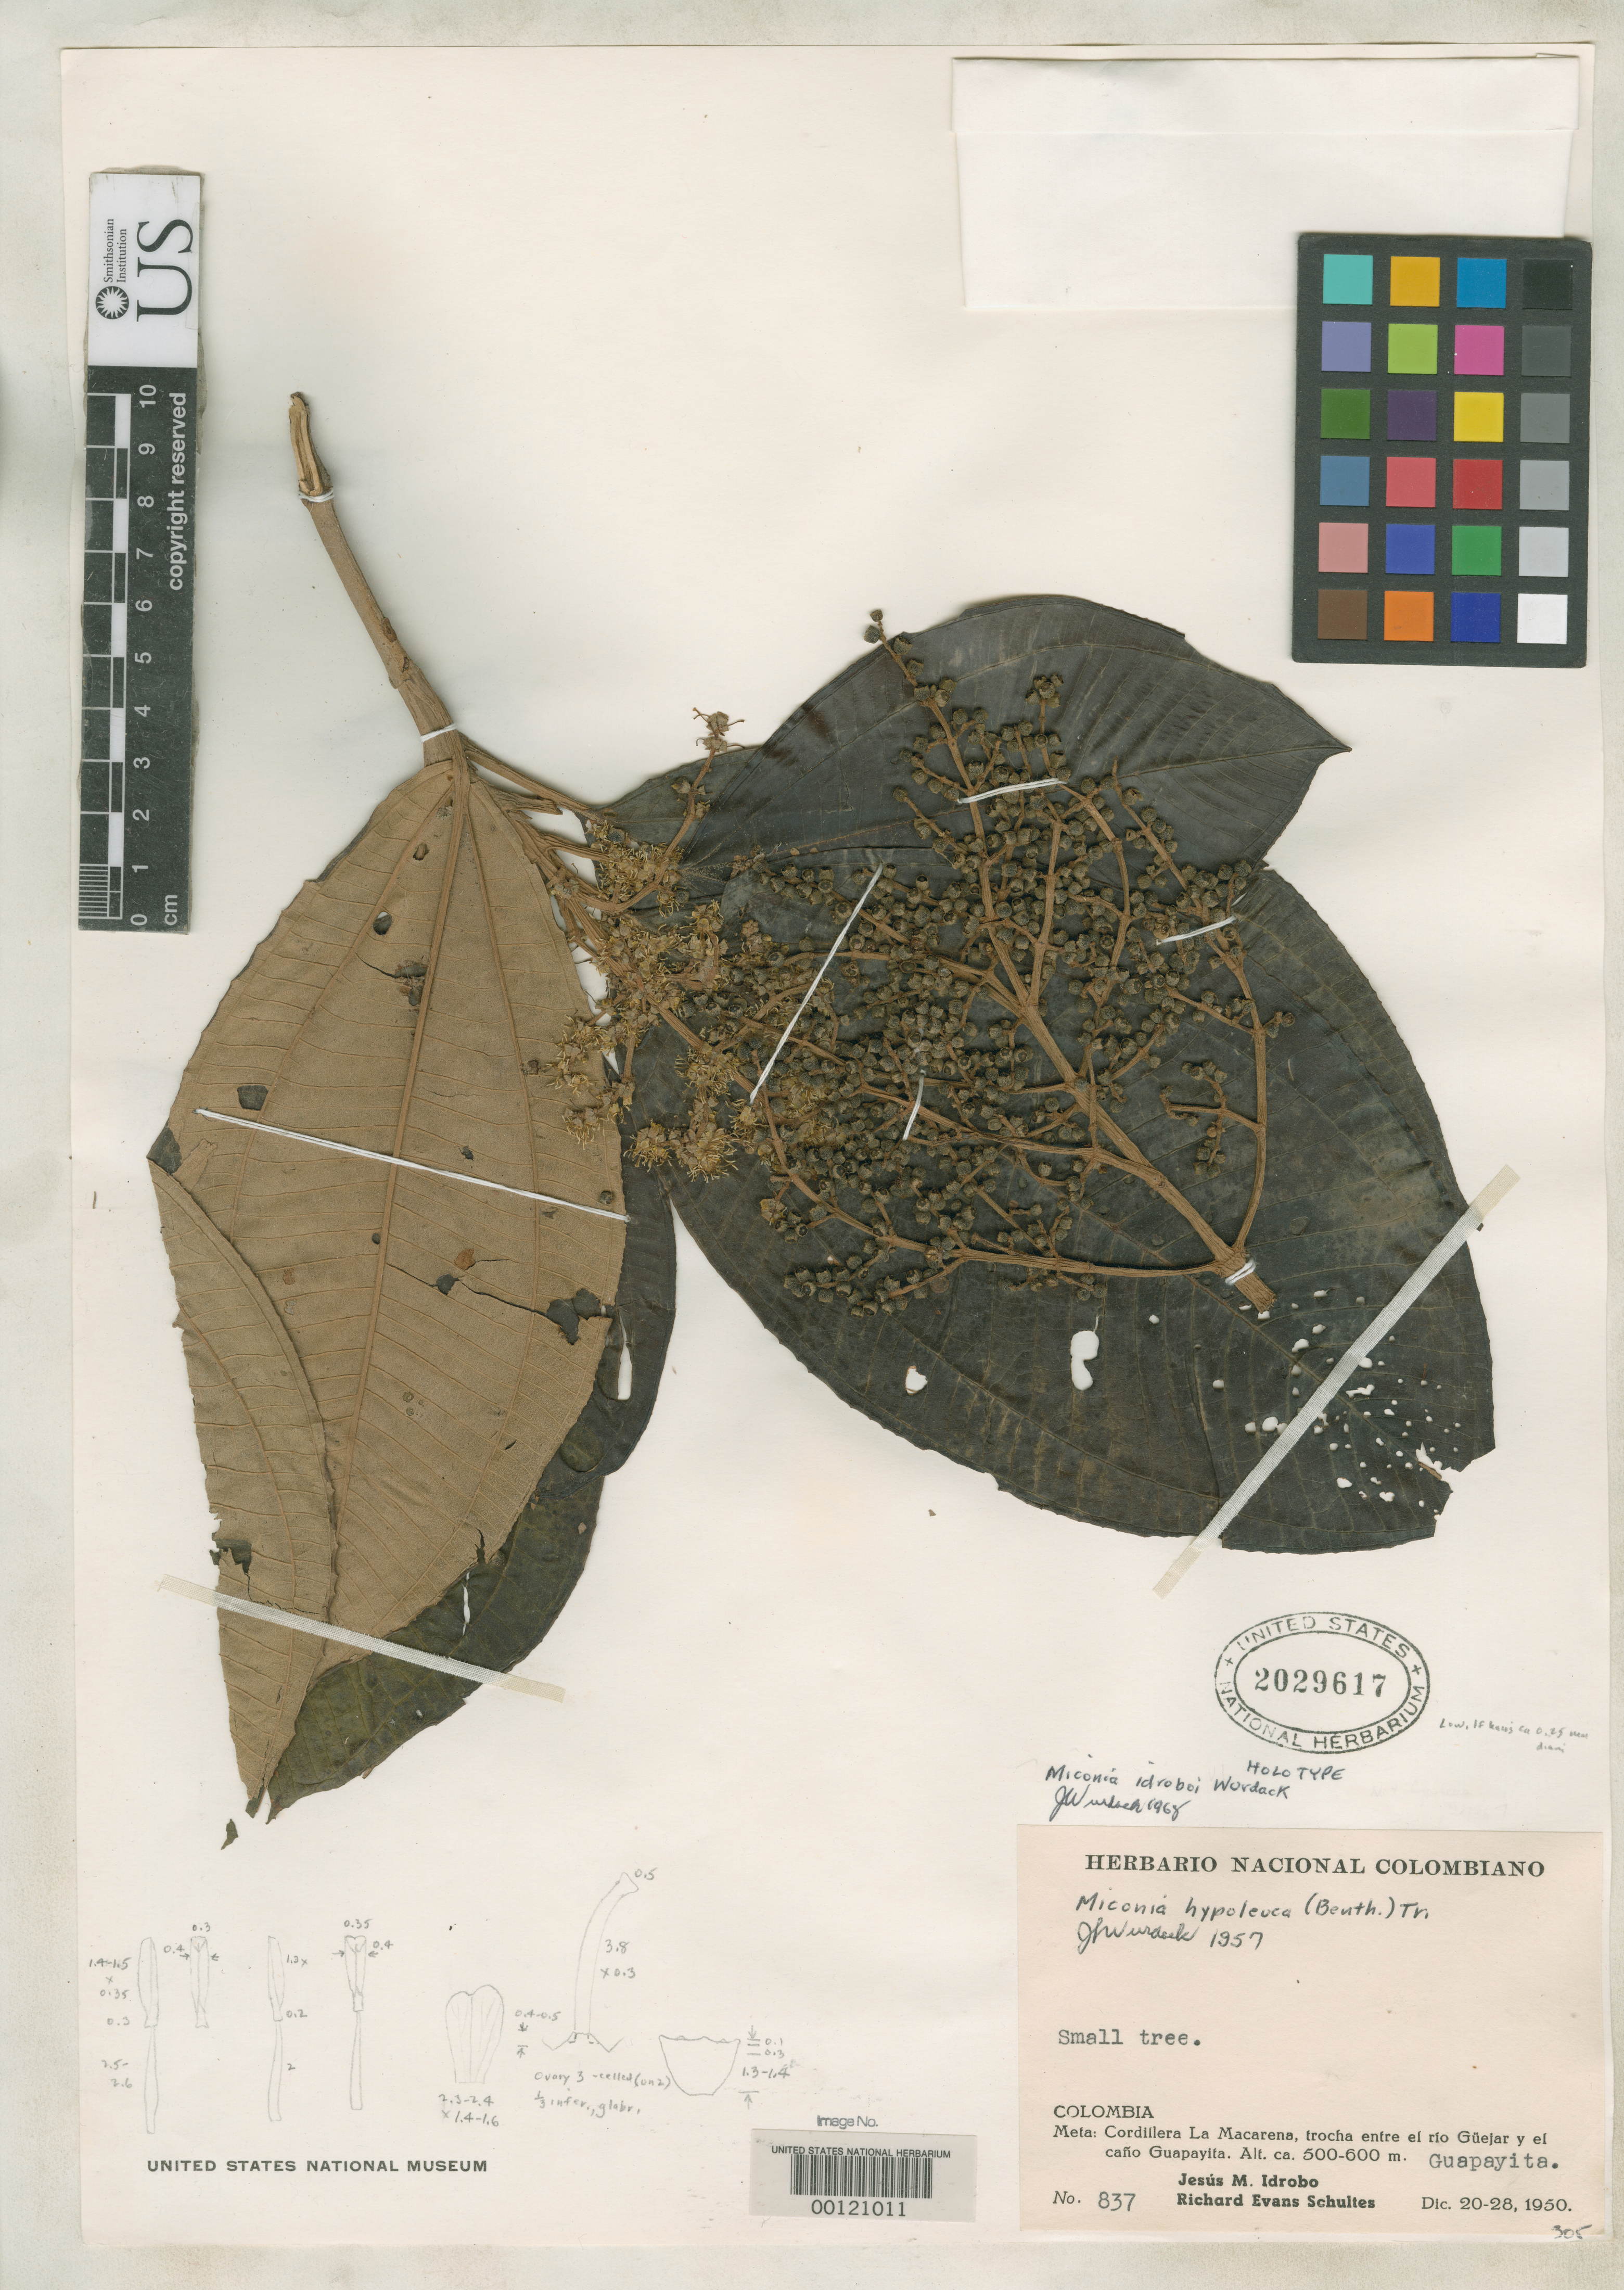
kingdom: Plantae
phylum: Tracheophyta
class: Magnoliopsida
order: Myrtales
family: Melastomataceae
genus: Miconia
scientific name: Miconia idroboi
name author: Wurdack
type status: Holotype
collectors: J. M. Idrobo & R. E. Schultes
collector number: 837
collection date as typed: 20 Dec 1950 to 28 Dec 1950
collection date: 1950-12-20/1950-12-28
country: Colombia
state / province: Meta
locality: Base of Cordillera Macarena.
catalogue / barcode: US 2029617